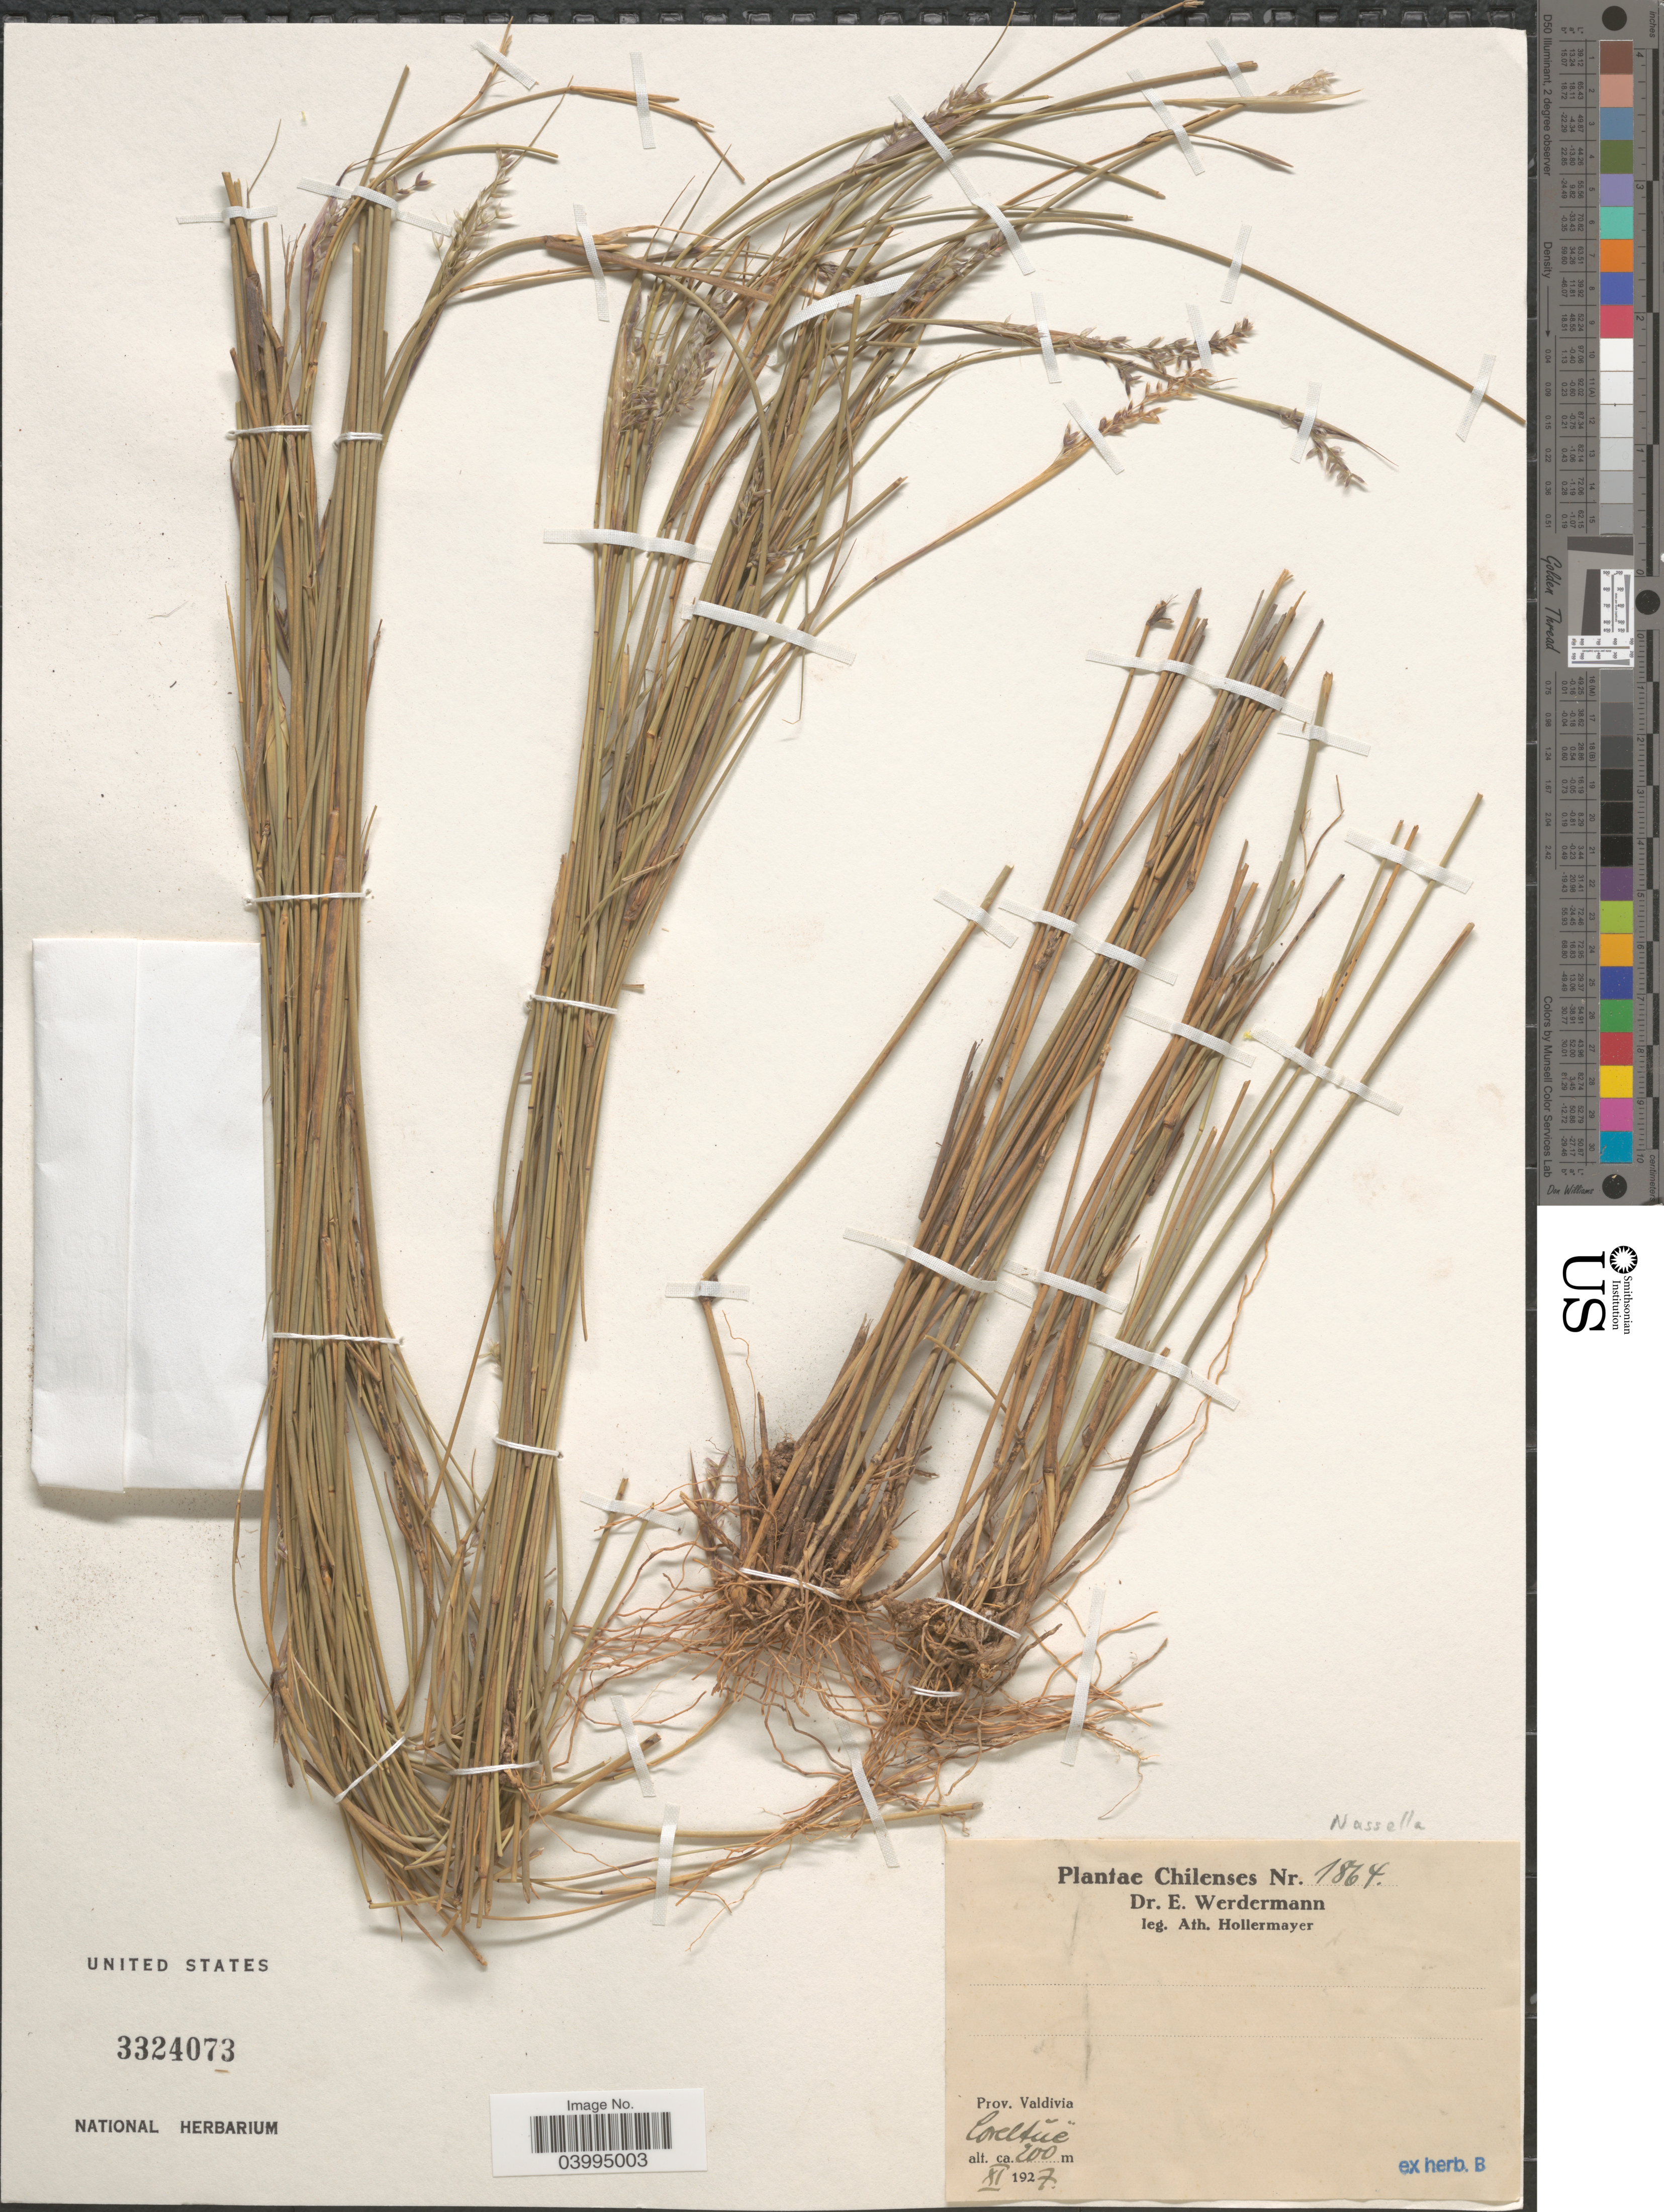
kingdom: Plantae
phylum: Tracheophyta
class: Liliopsida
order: Poales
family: Poaceae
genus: Stipa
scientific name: Stipa sp.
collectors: A. Hollermayer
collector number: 1864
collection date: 1927-11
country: Chile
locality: Prov. Valdivia. Coreltŭë.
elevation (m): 200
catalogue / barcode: US 3324073